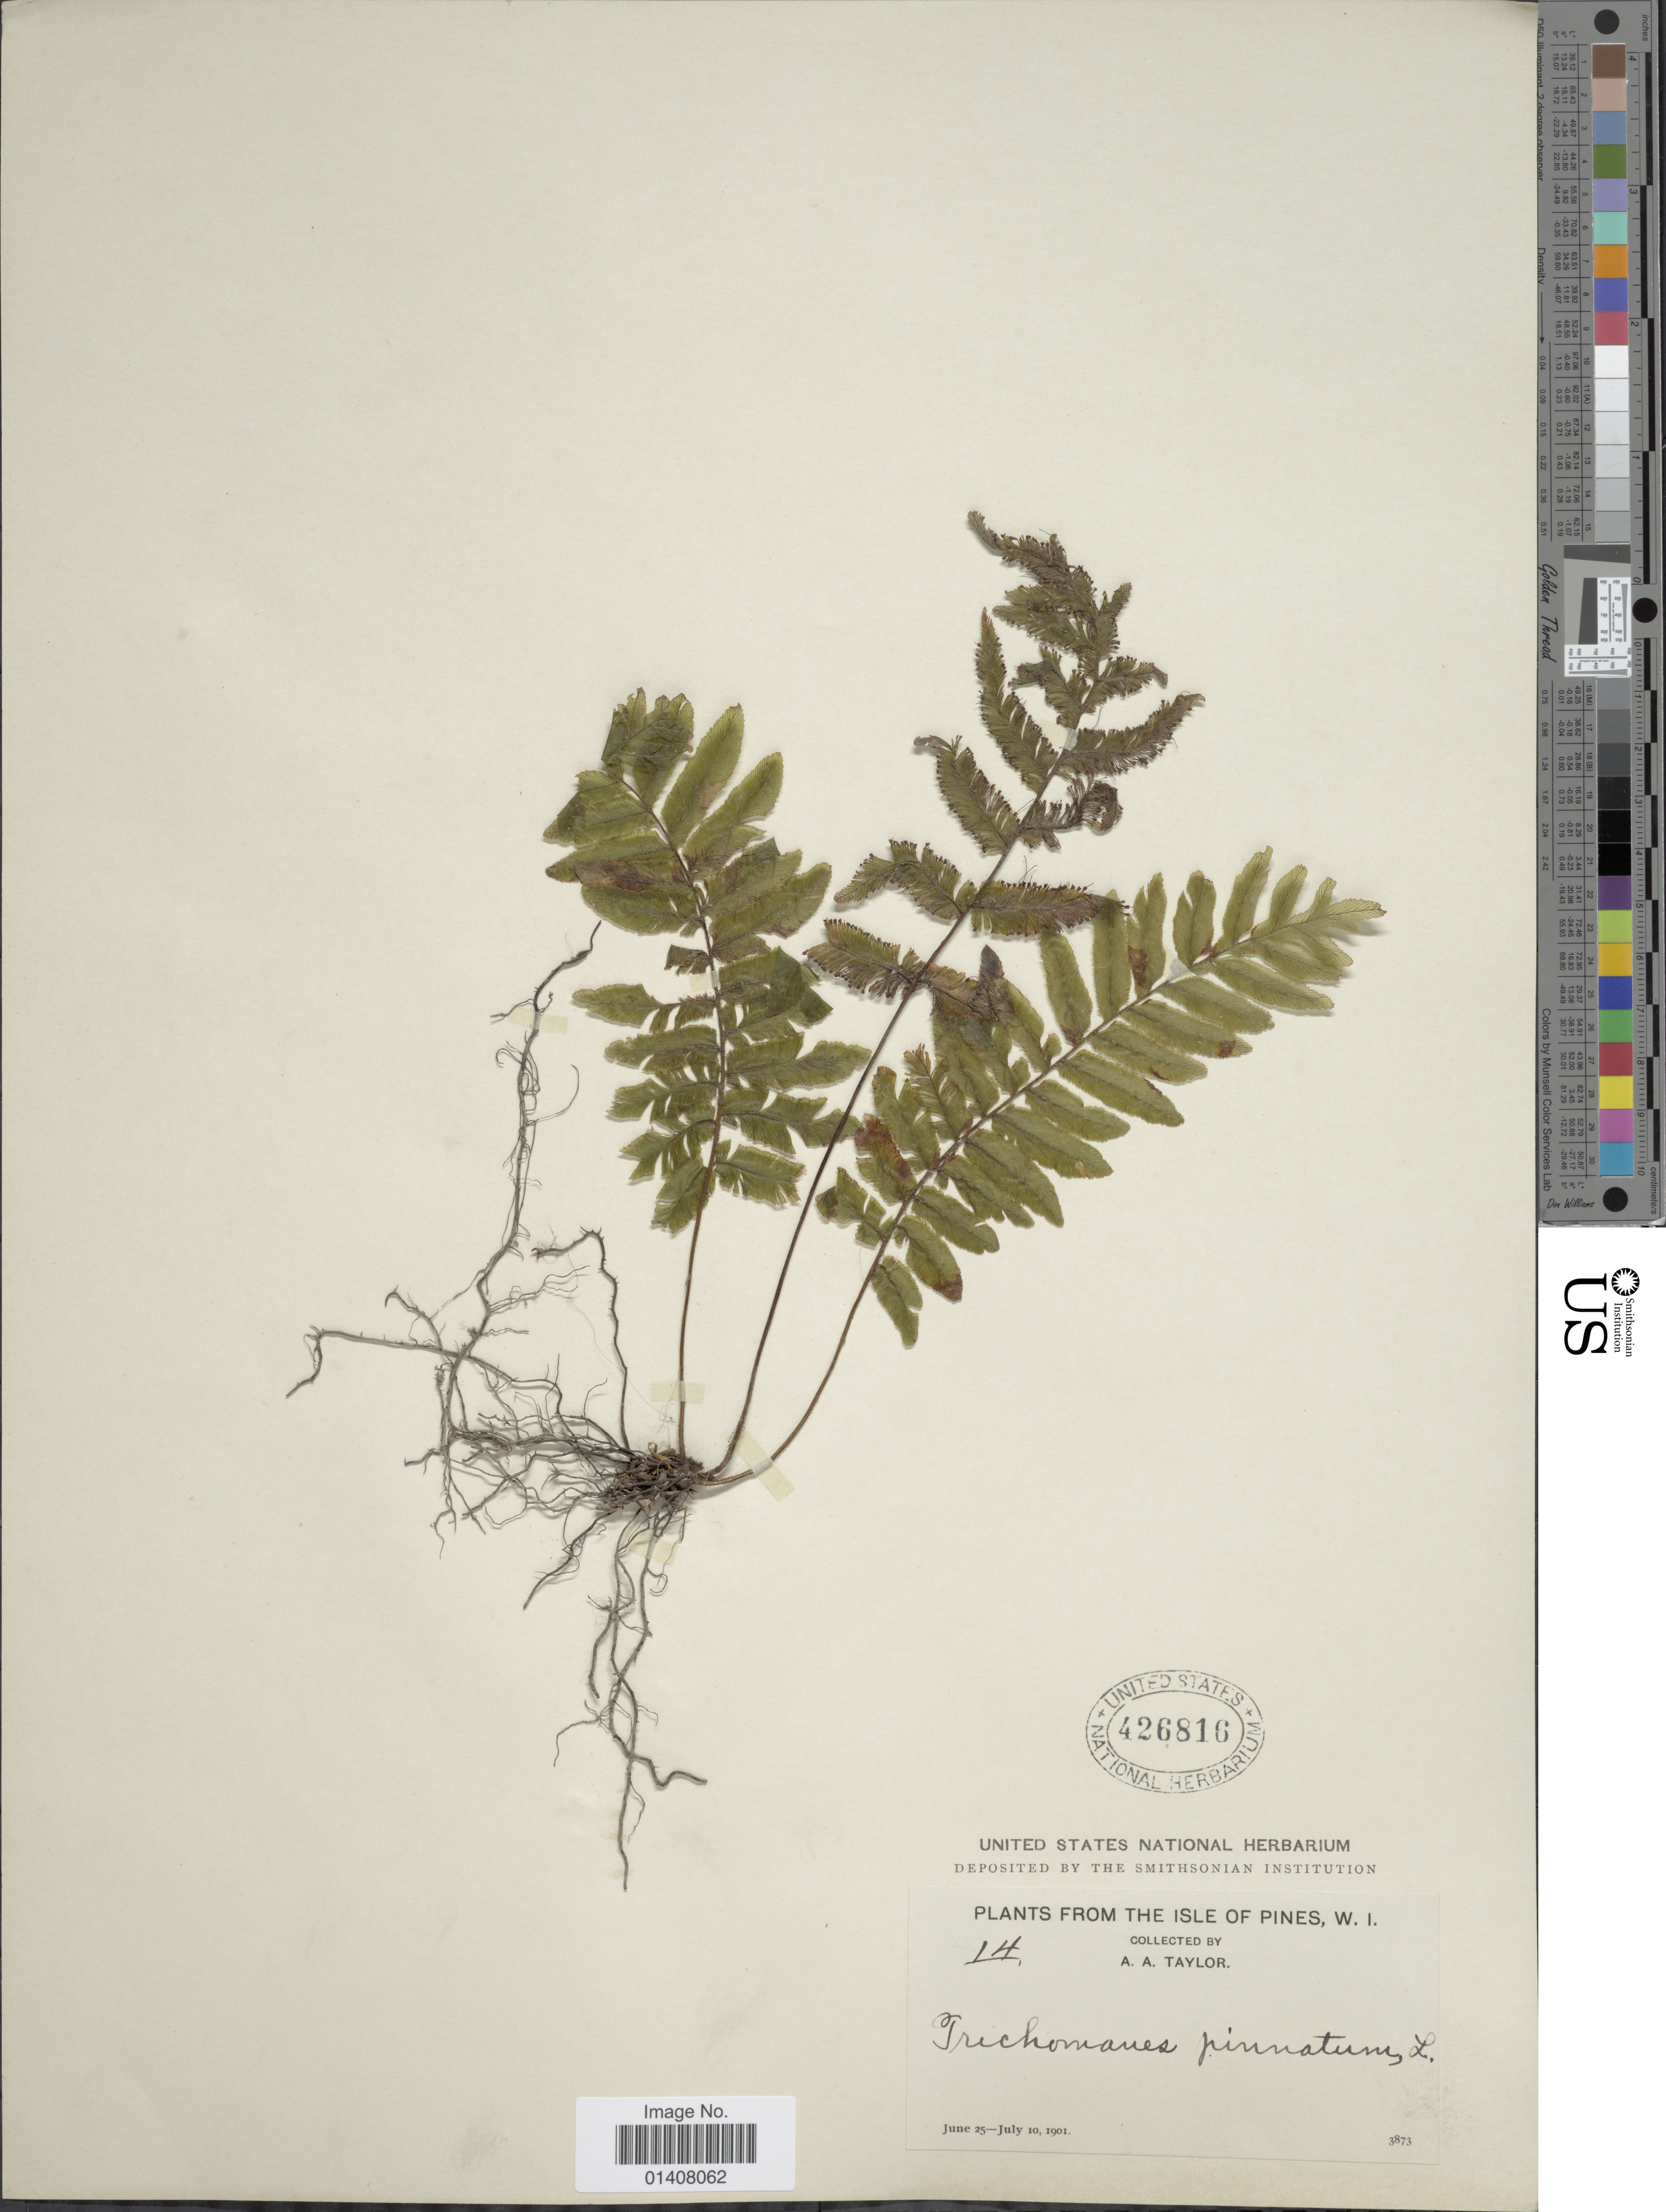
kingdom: Plantae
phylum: Tracheophyta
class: Polypodiopsida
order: Hymenophyllales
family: Hymenophyllaceae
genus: Trichomanes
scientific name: Trichomanes pinnatum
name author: Hedw.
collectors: A. A. Taylor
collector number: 14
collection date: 1901-06-25/1901-07-10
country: Cuba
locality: Isle of Pines, W.I.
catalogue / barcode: US 426816